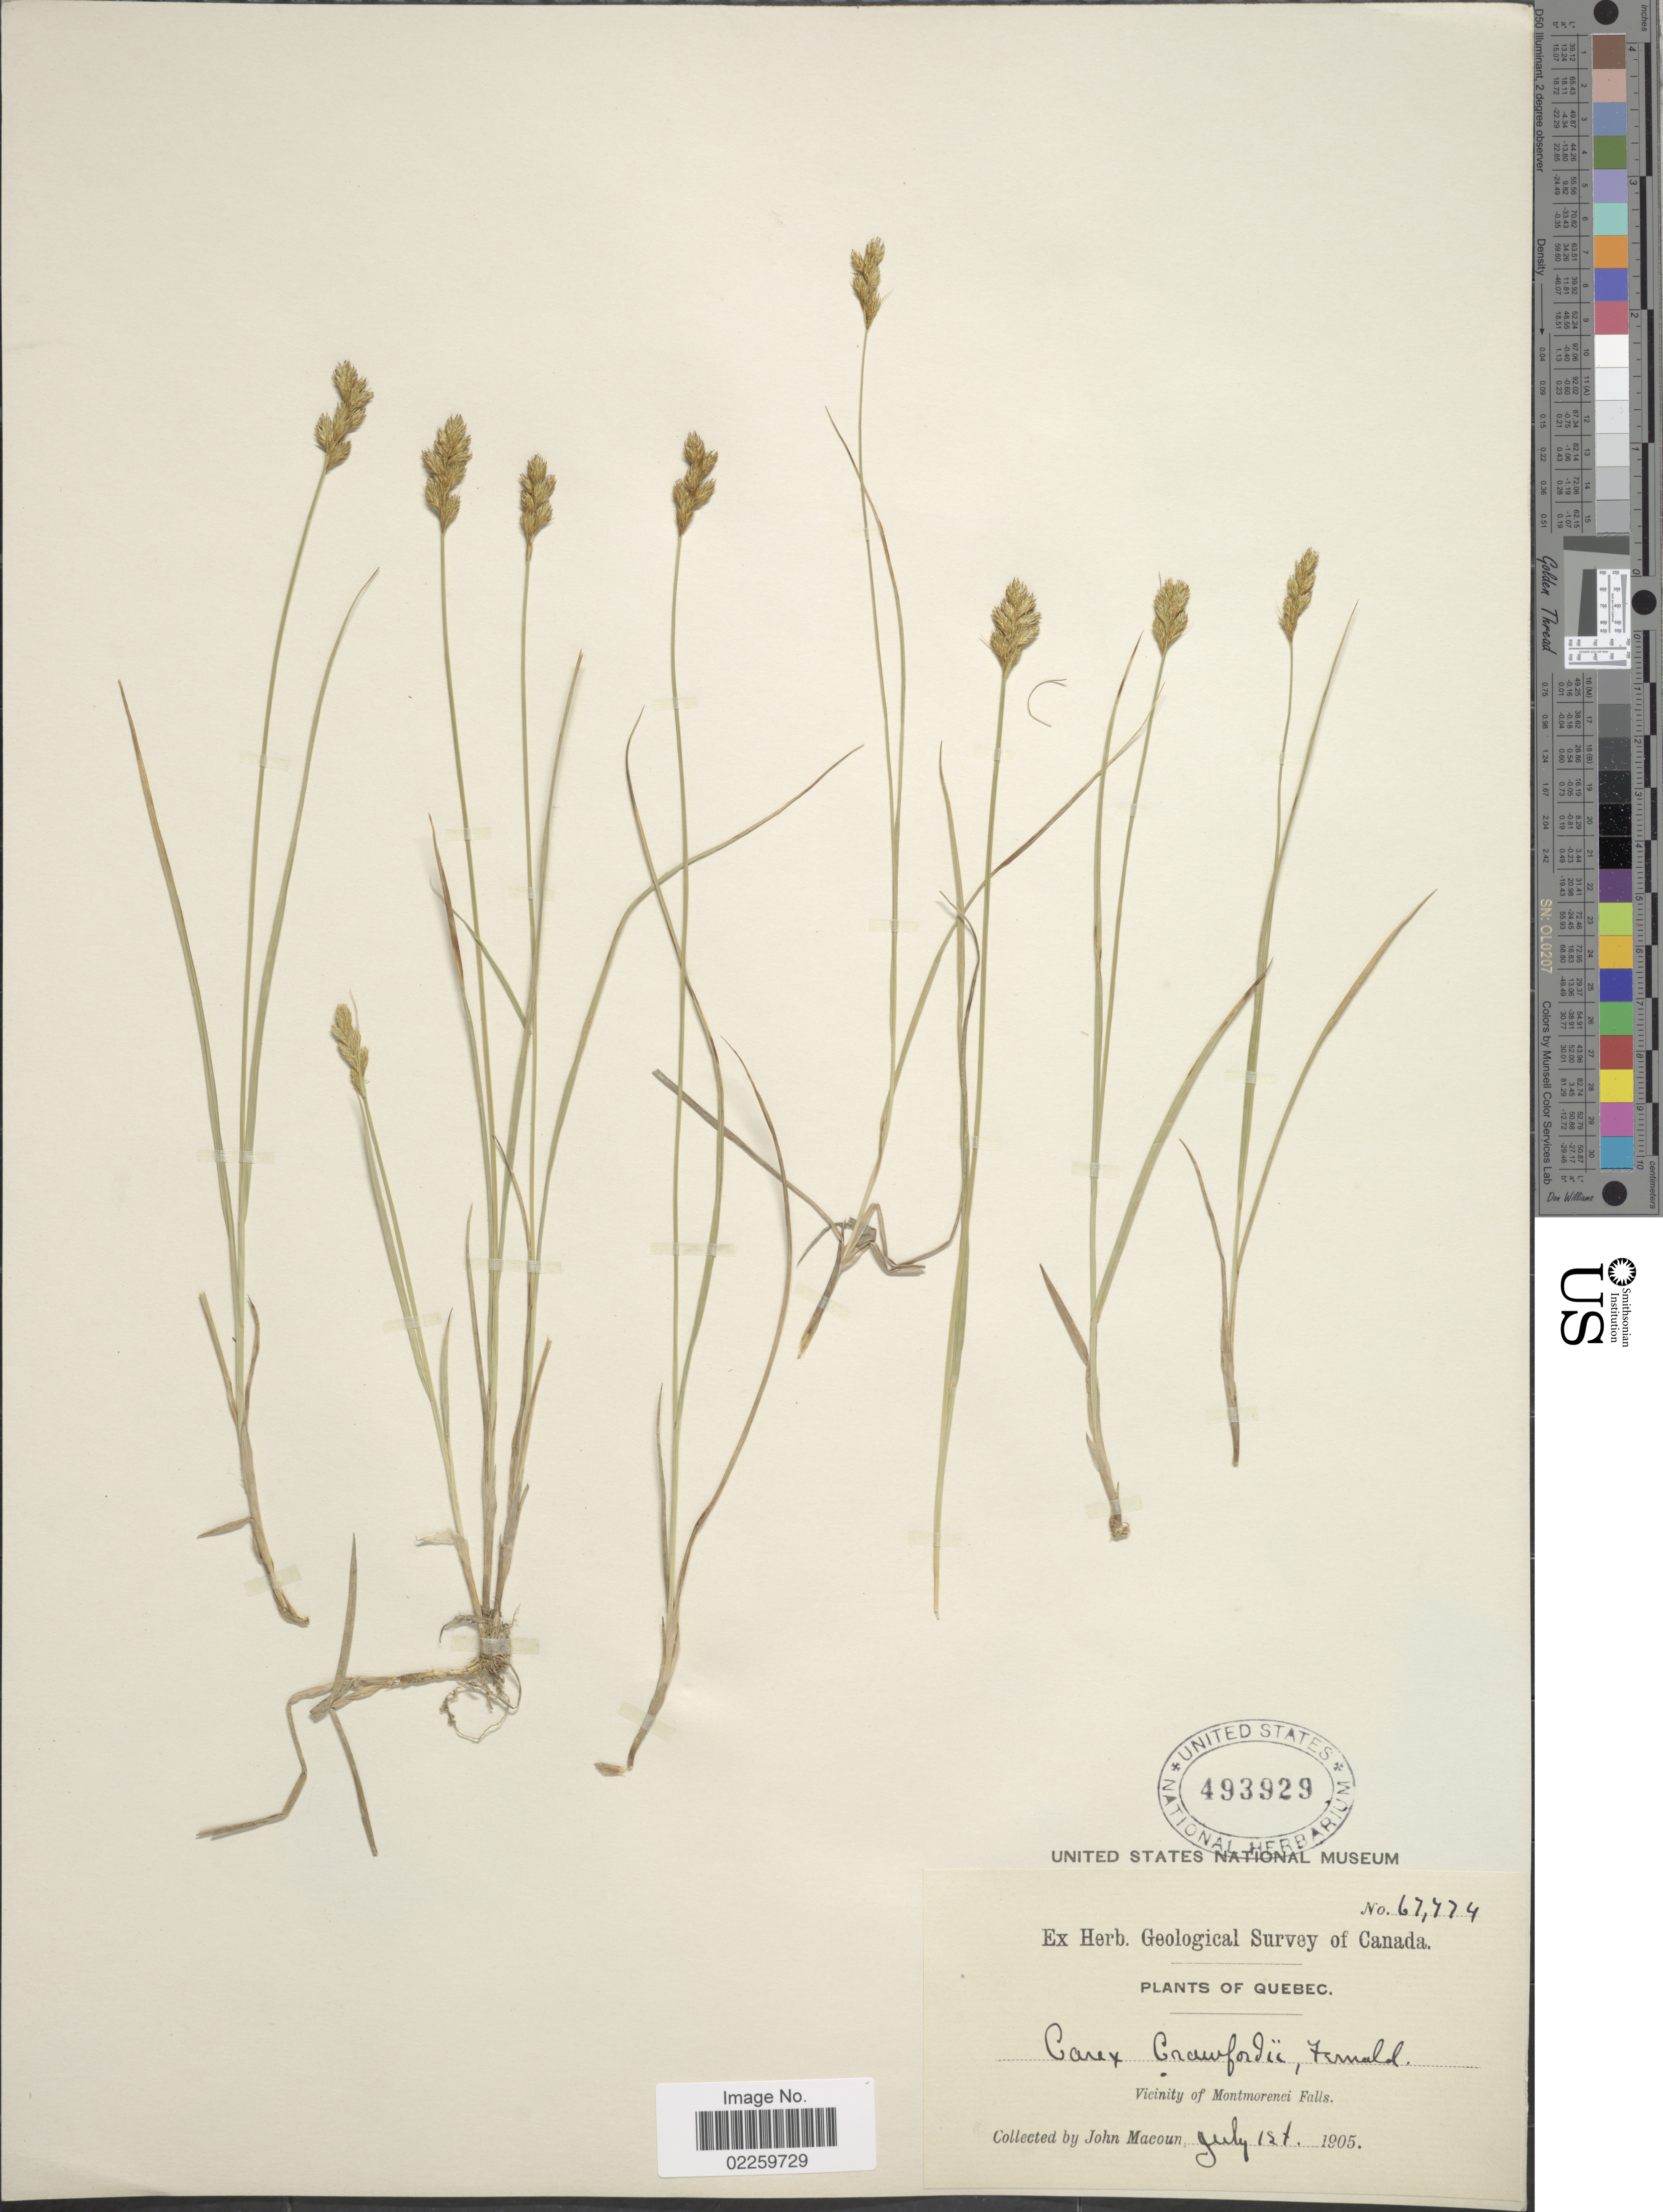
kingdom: Plantae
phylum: Tracheophyta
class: Liliopsida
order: Poales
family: Cyperaceae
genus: Carex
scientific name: Carex crawfordii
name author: Fernald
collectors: J. Macoun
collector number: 67774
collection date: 1905-07-01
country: Canada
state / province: Quebec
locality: Vicinity of Montmorenci Falls.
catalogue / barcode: US 493929